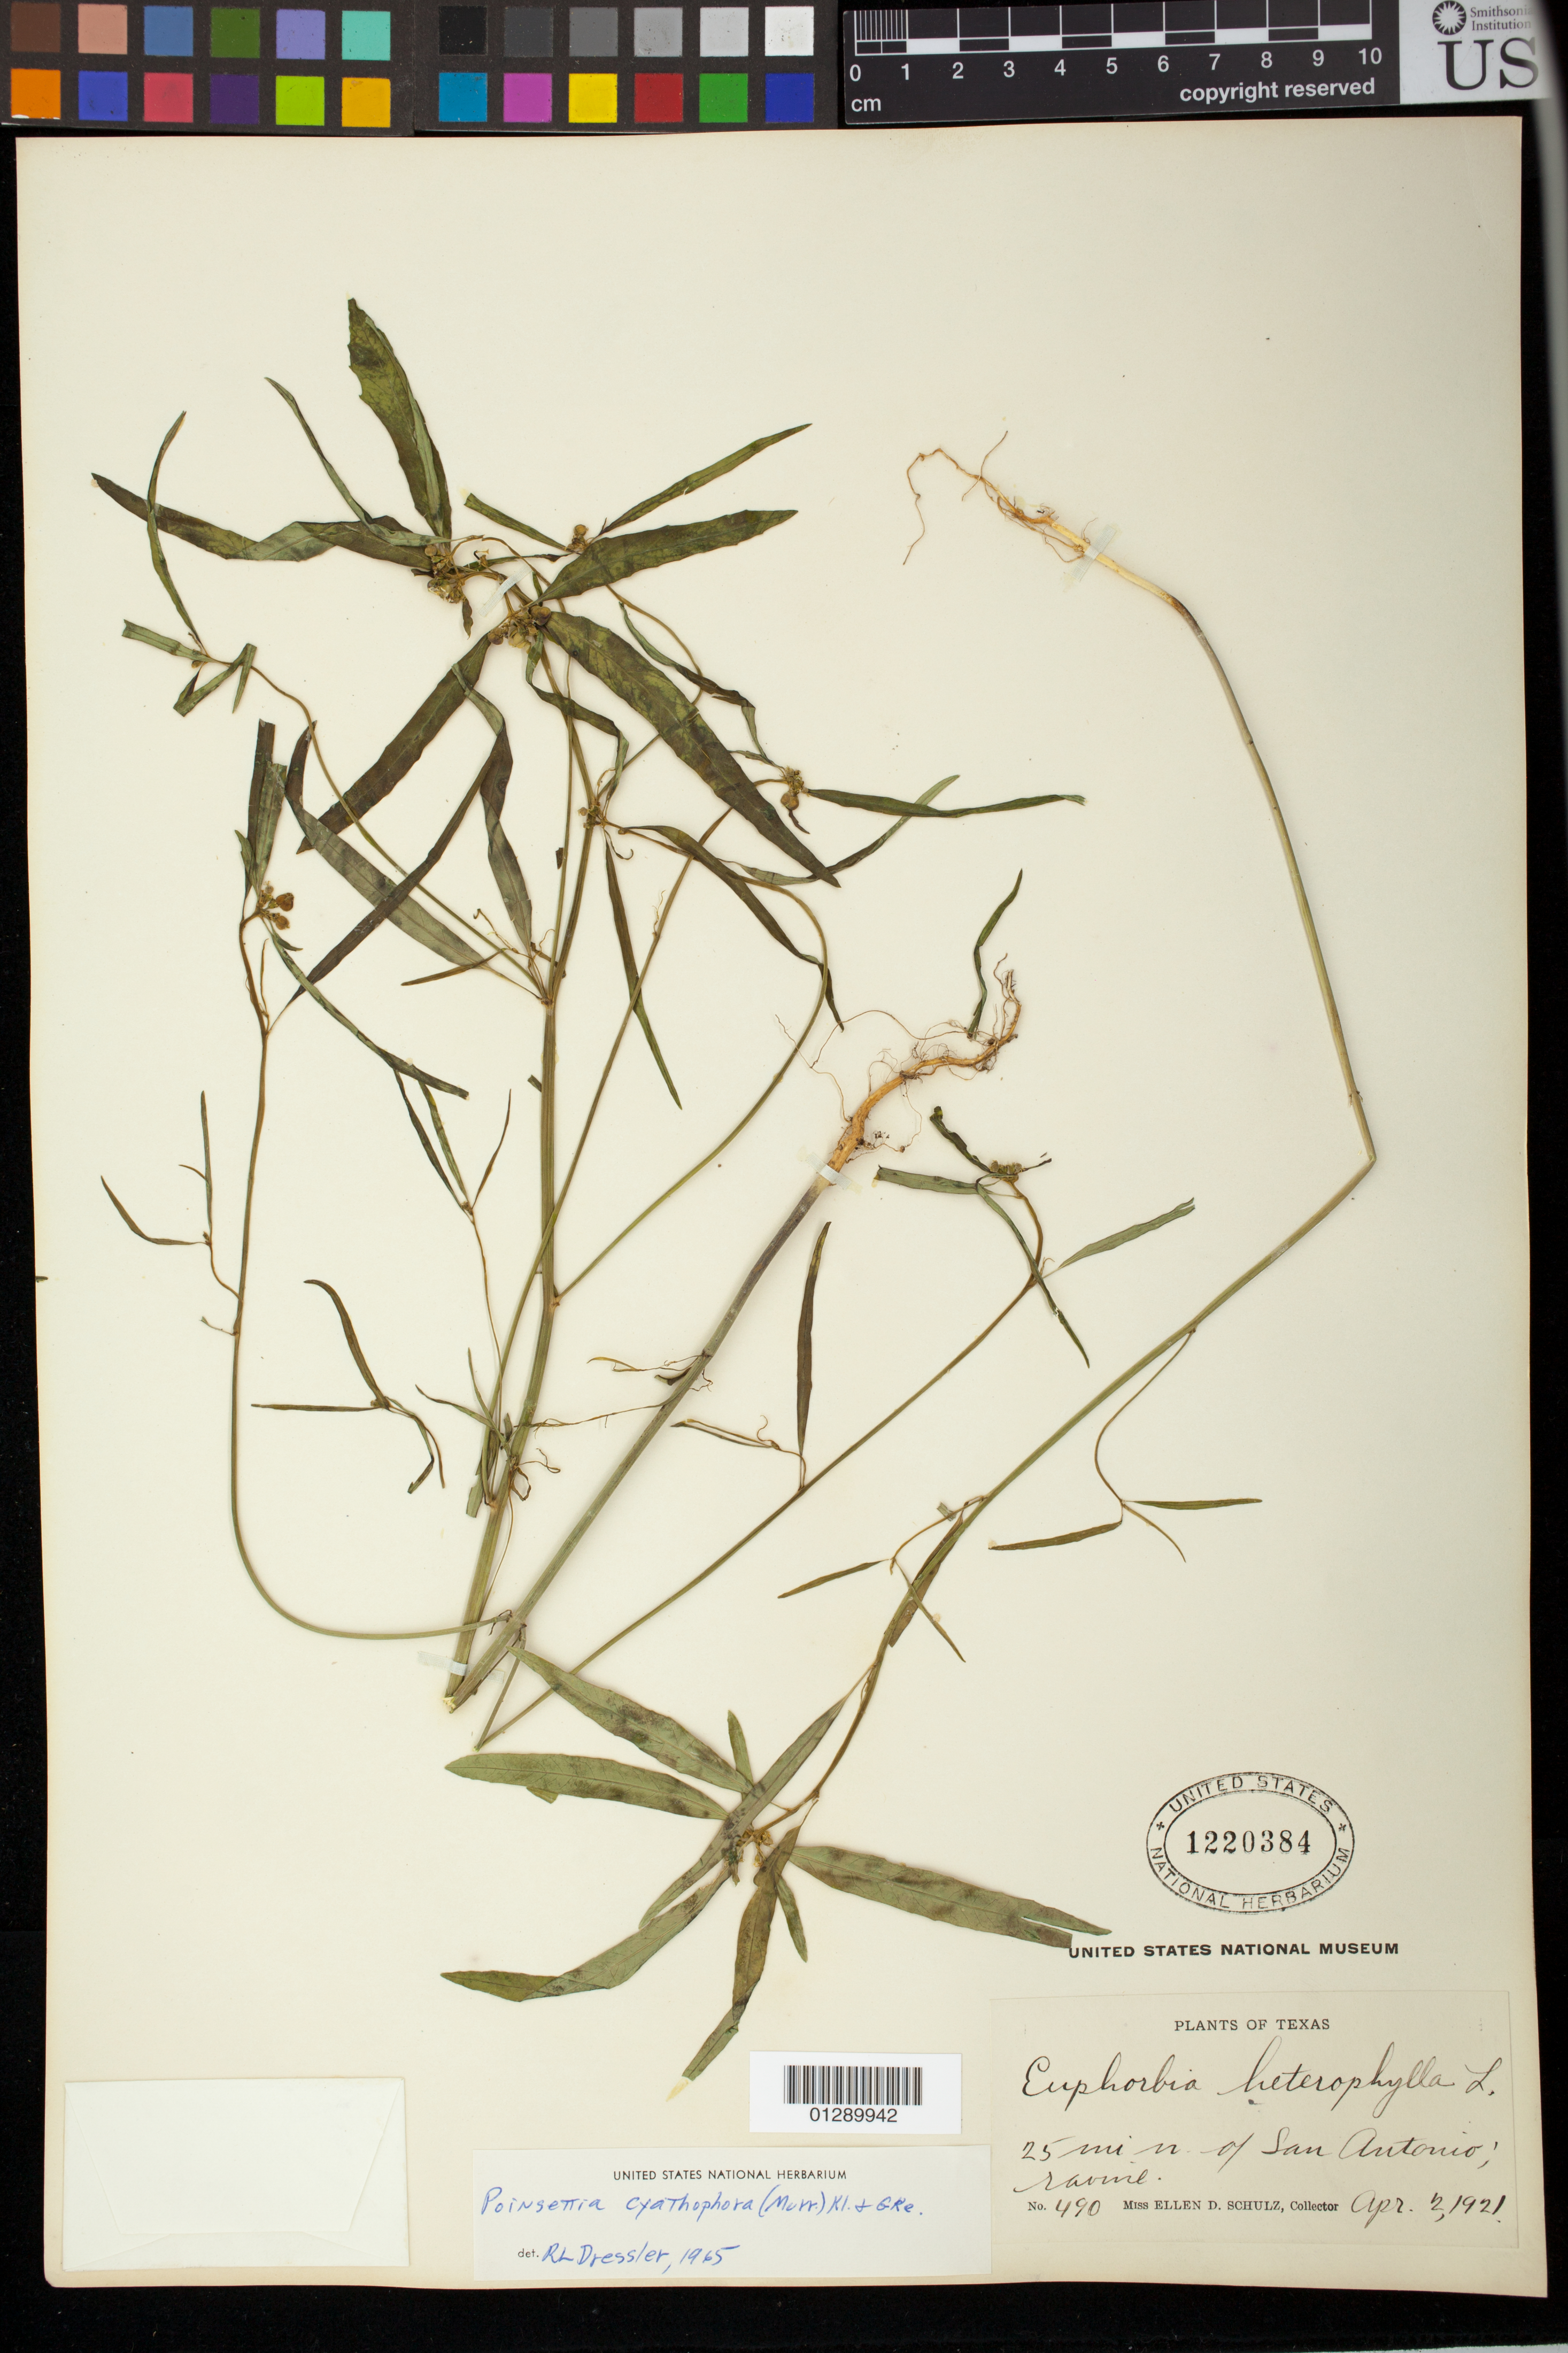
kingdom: Plantae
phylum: Tracheophyta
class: Magnoliopsida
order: Malpighiales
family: Euphorbiaceae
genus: Euphorbia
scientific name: Euphorbia heterophylla var. cyathophora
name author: (Murr.) Griseb.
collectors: E. D. Schulz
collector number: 490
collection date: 1921-04-02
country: United States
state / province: Texas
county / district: Bexar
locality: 25 mi n of San Antonio, ravine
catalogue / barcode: US 1220384